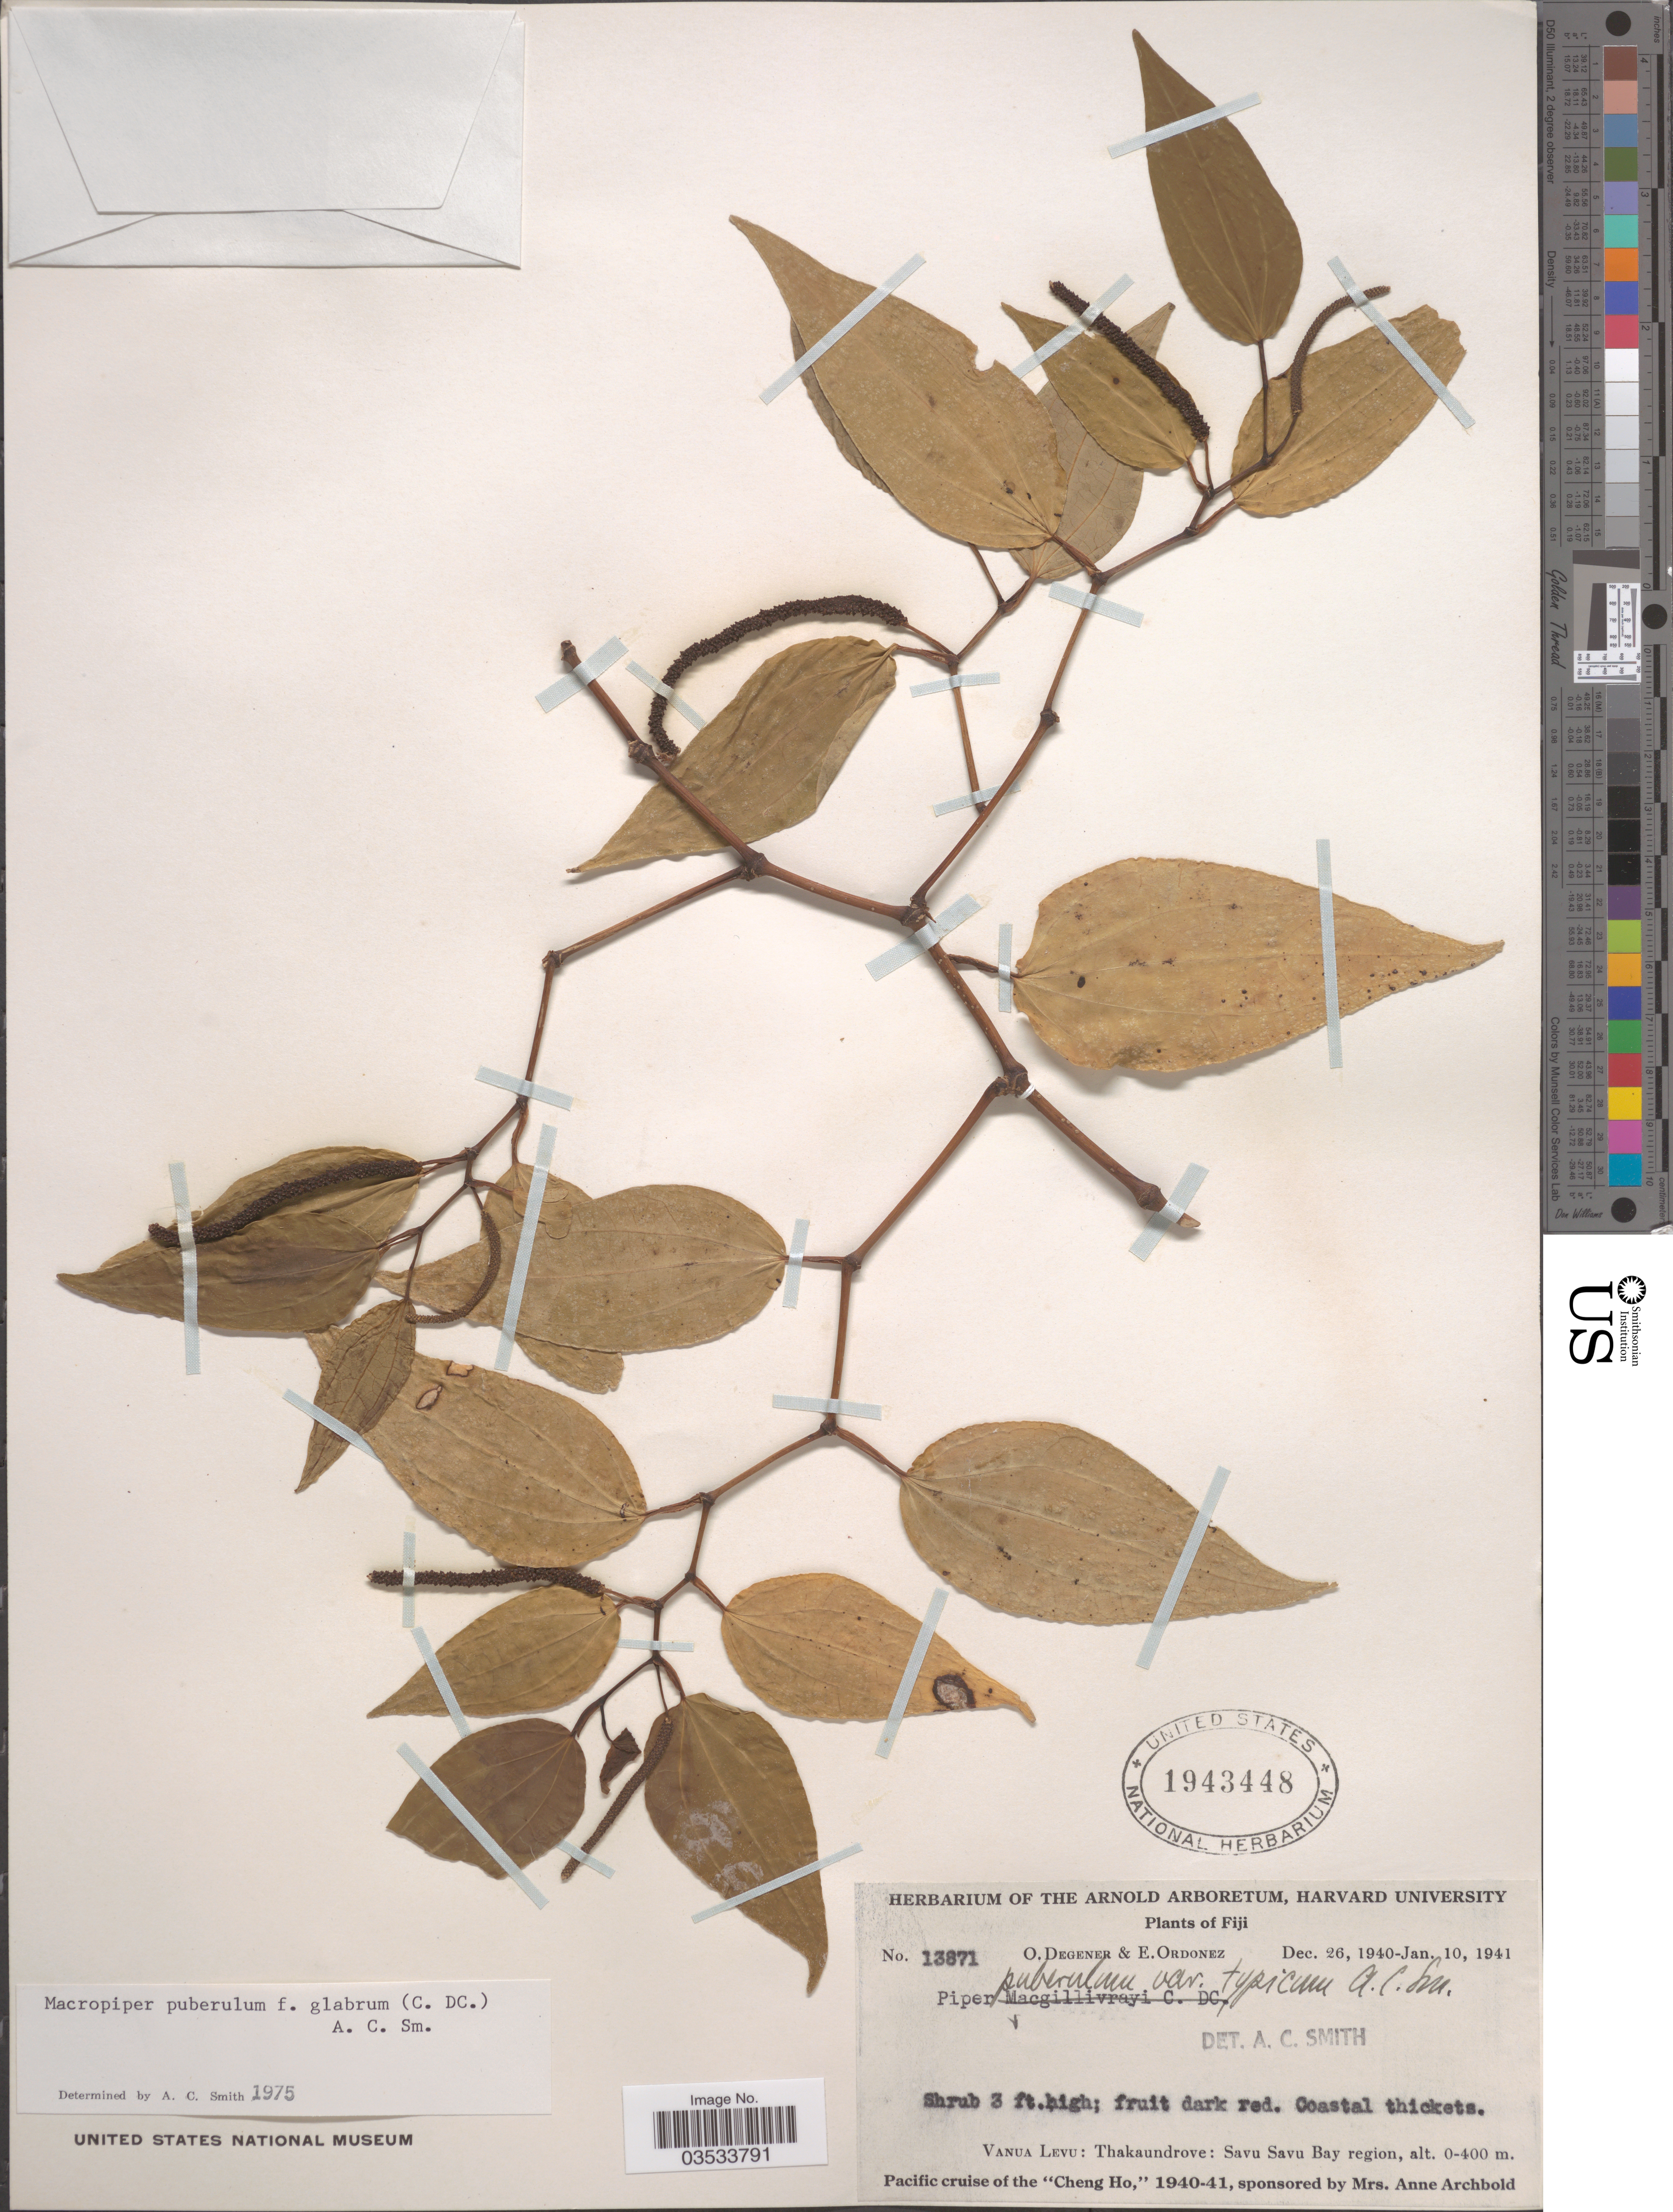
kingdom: Plantae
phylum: Tracheophyta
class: Magnoliopsida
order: Piperales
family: Piperaceae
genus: Piper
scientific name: Piper puberulum var. glabrum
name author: (C. DC.) C.A. Sm.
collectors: O. Degener & E. Ordonez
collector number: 13871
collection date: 1940-12-26/1941-01-10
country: Fiji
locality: Vanua Levu: Thakaundrove: Savu Savu Bay region.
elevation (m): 0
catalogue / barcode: US 1943448